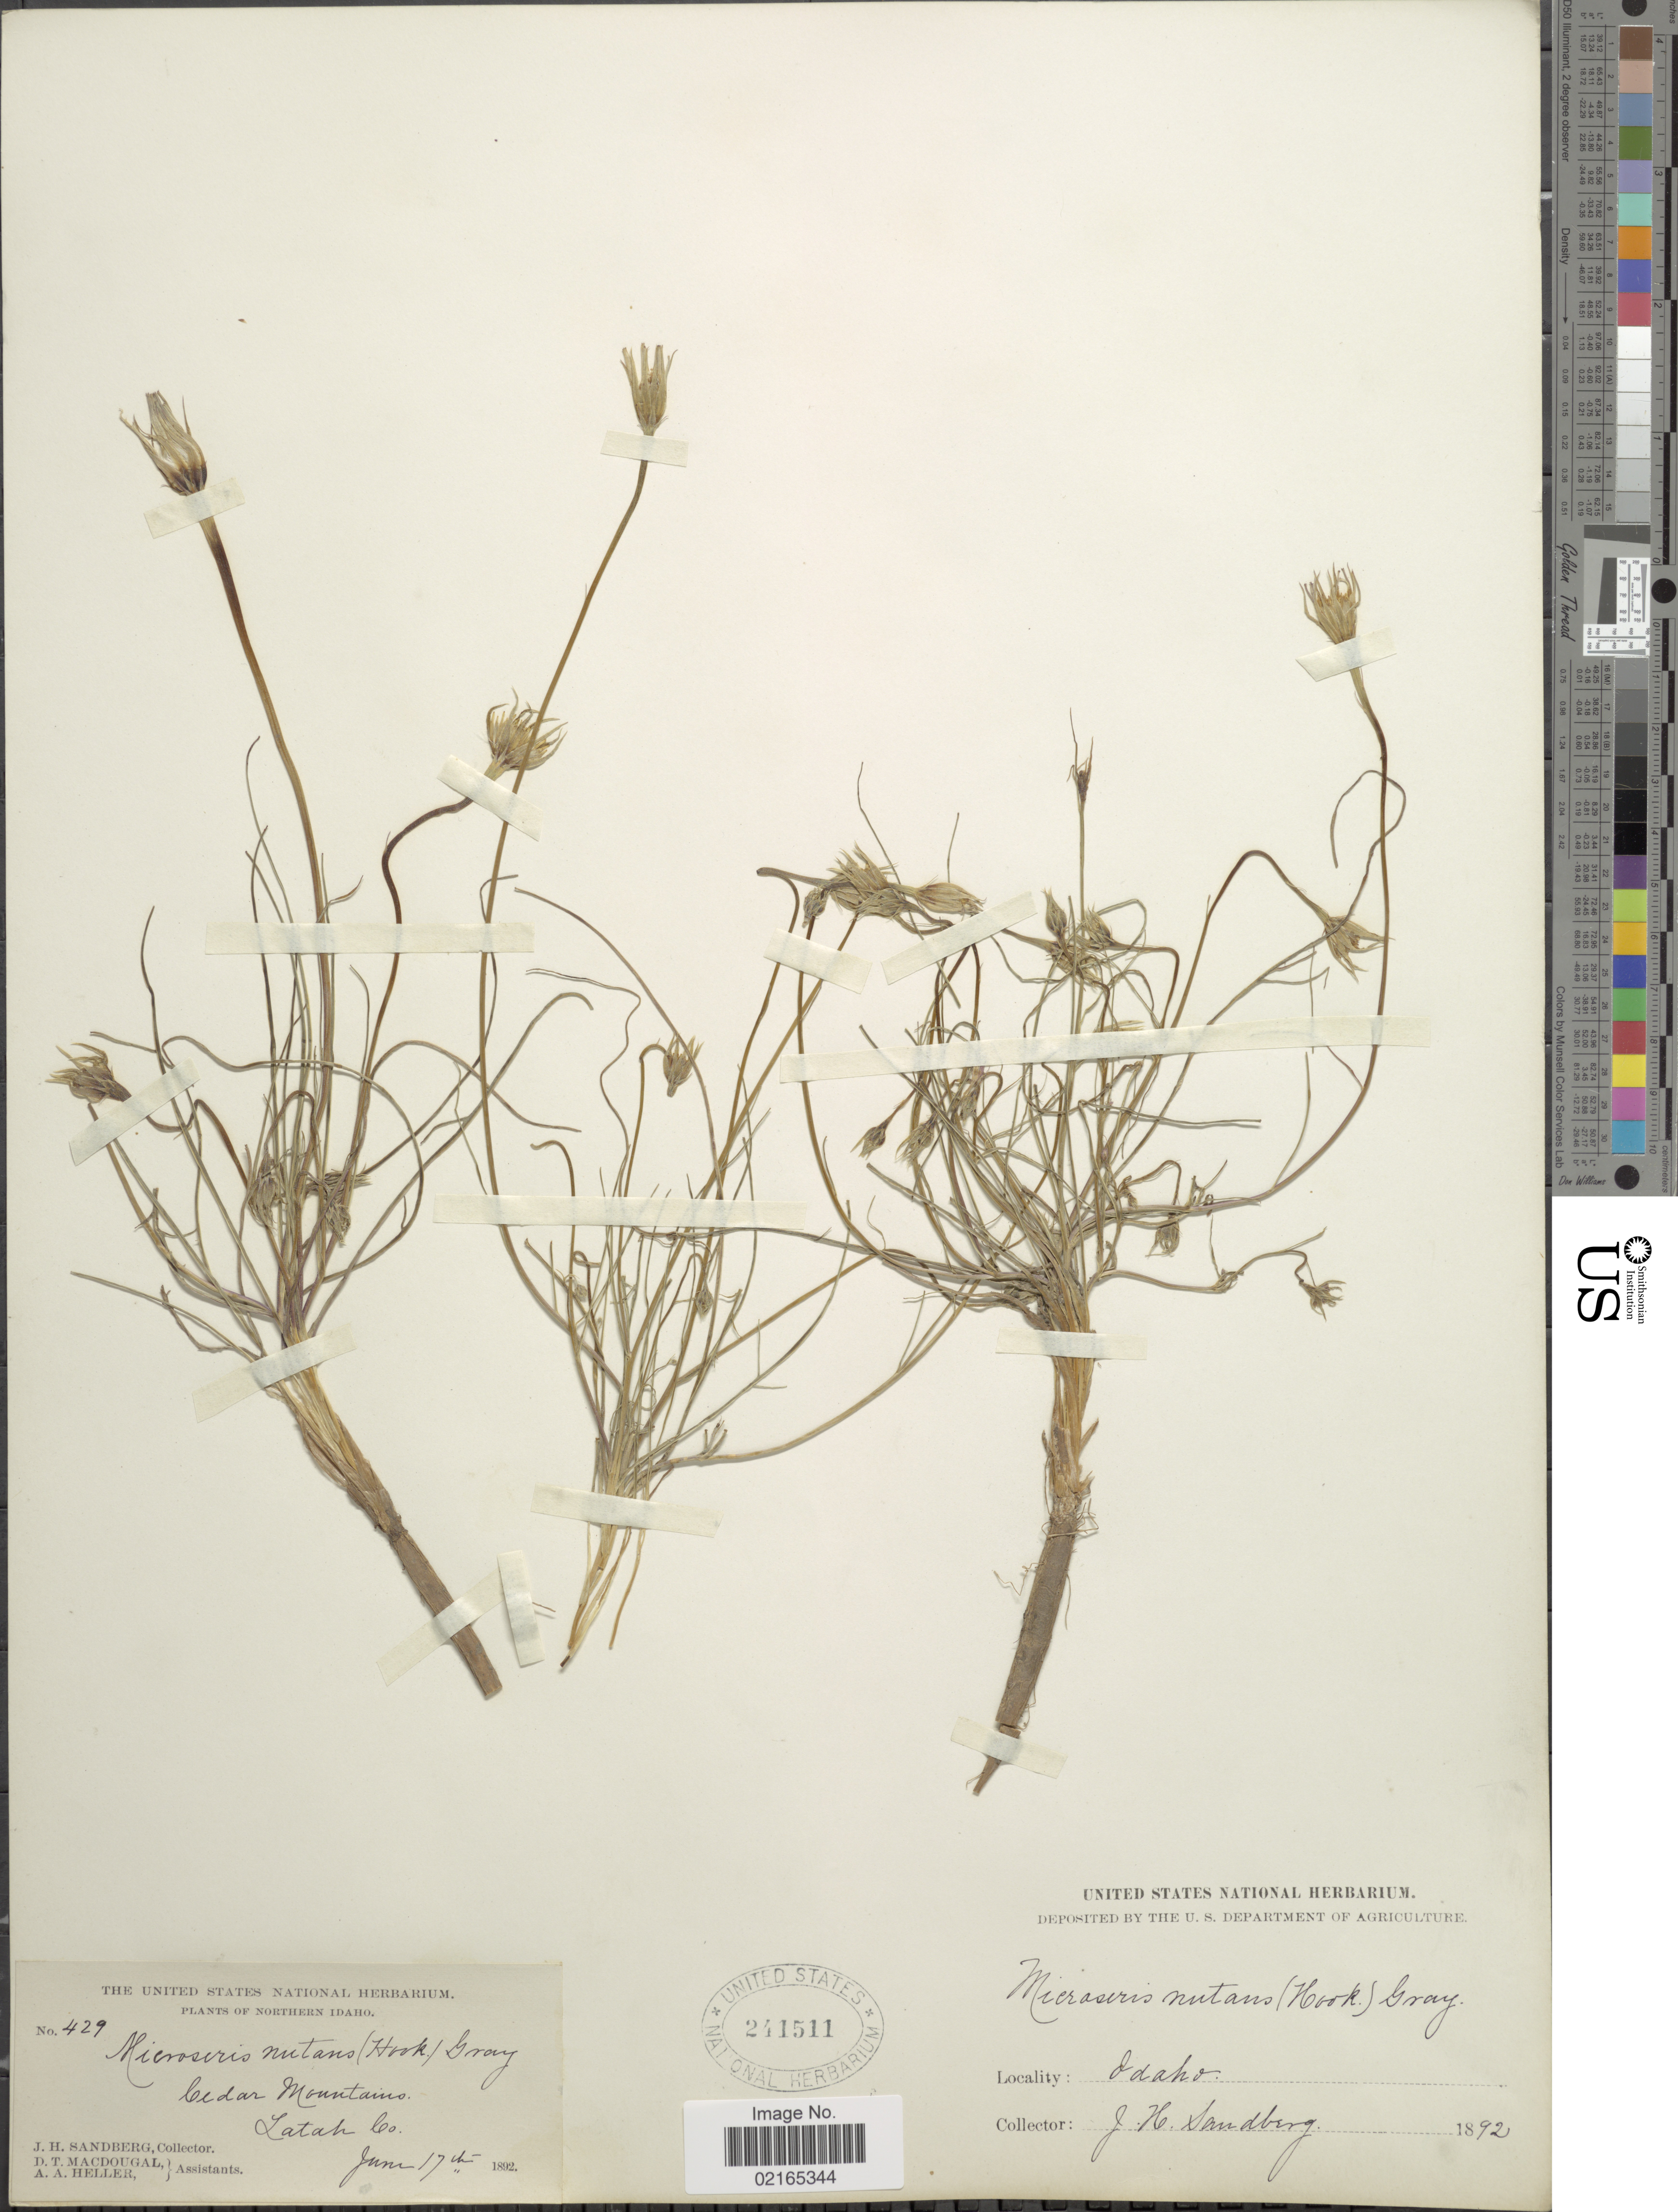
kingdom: Plantae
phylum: Tracheophyta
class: Magnoliopsida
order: Asterales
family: Asteraceae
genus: Microseris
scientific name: Microseris nutans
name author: (Hook.) Sch. Bip.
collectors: J. H. Sandberg, D. T. MacDougal & A. A. Heller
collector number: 429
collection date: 1892-06-17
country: United States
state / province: Idaho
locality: Northern Idaho, Cedar Mountains, Latah Co.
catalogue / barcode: US 241511